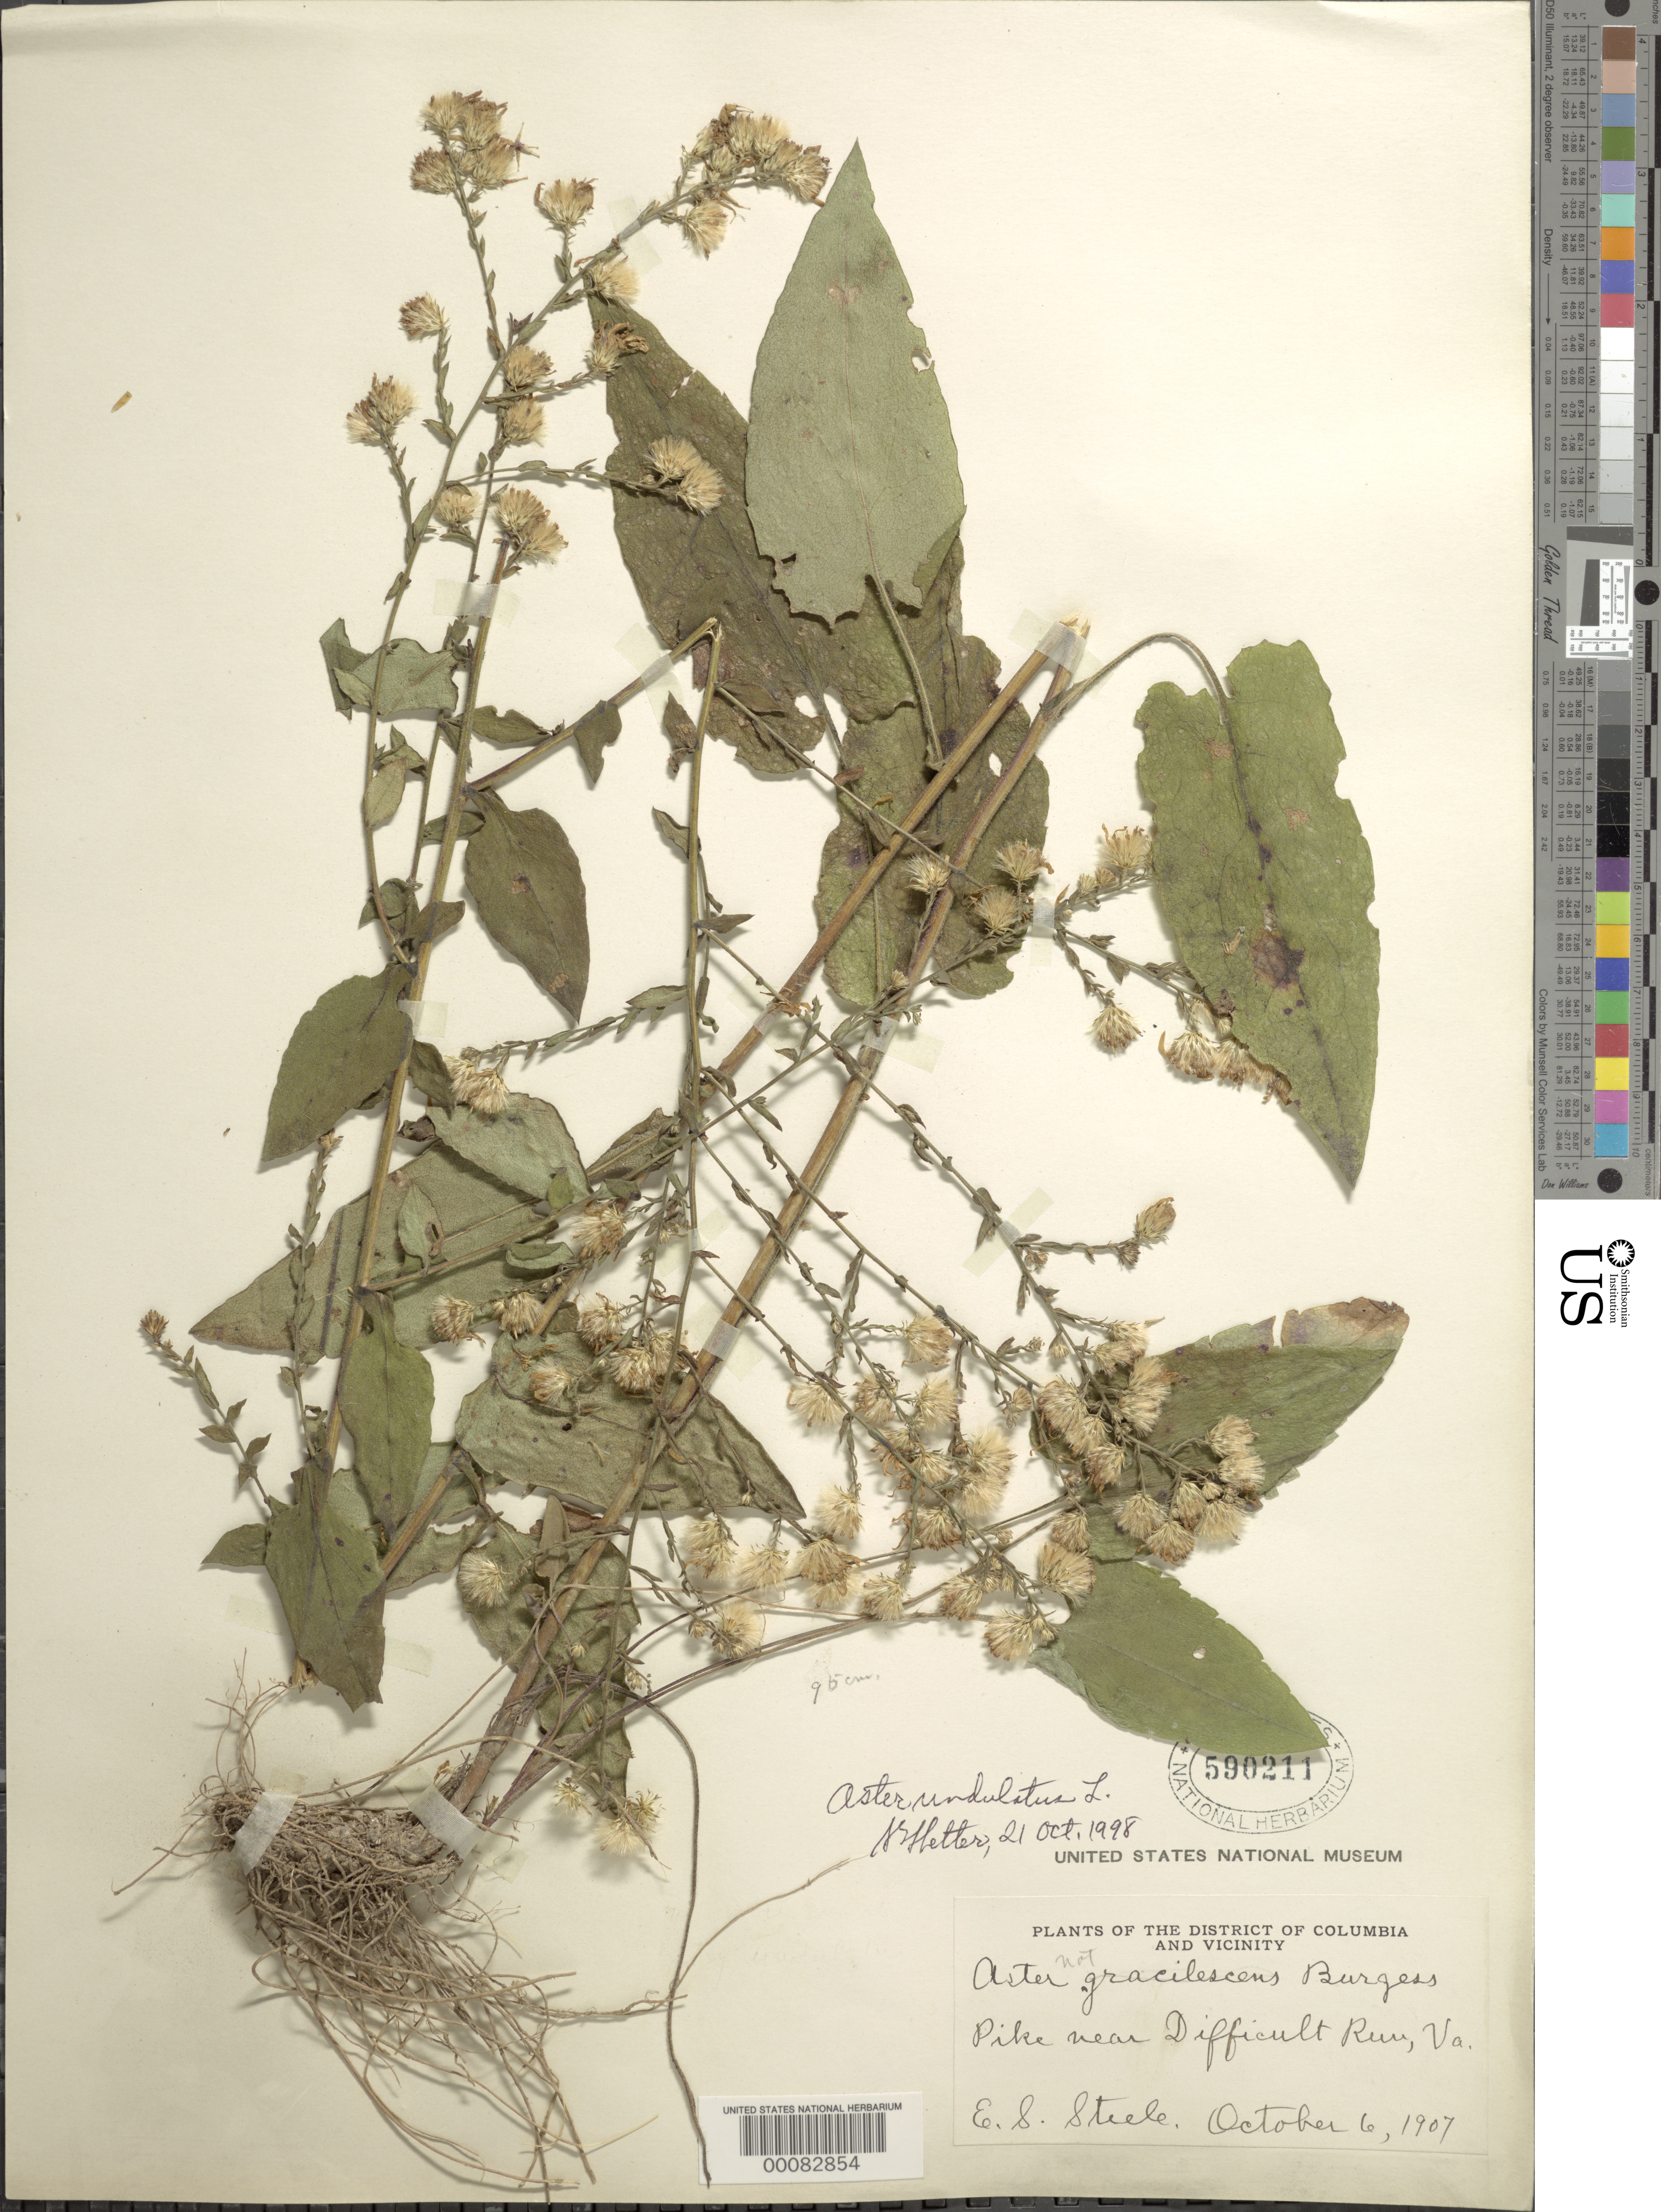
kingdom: Plantae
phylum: Tracheophyta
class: Magnoliopsida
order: Asterales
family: Asteraceae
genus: Symphyotrichum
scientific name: Symphyotrichum undulatum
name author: (L.) G.L. Nesom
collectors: E. Steele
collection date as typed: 06 Oct 1907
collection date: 1907-10-06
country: United States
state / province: Virginia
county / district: Fairfax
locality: Pike near Difficult Run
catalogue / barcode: US 590211